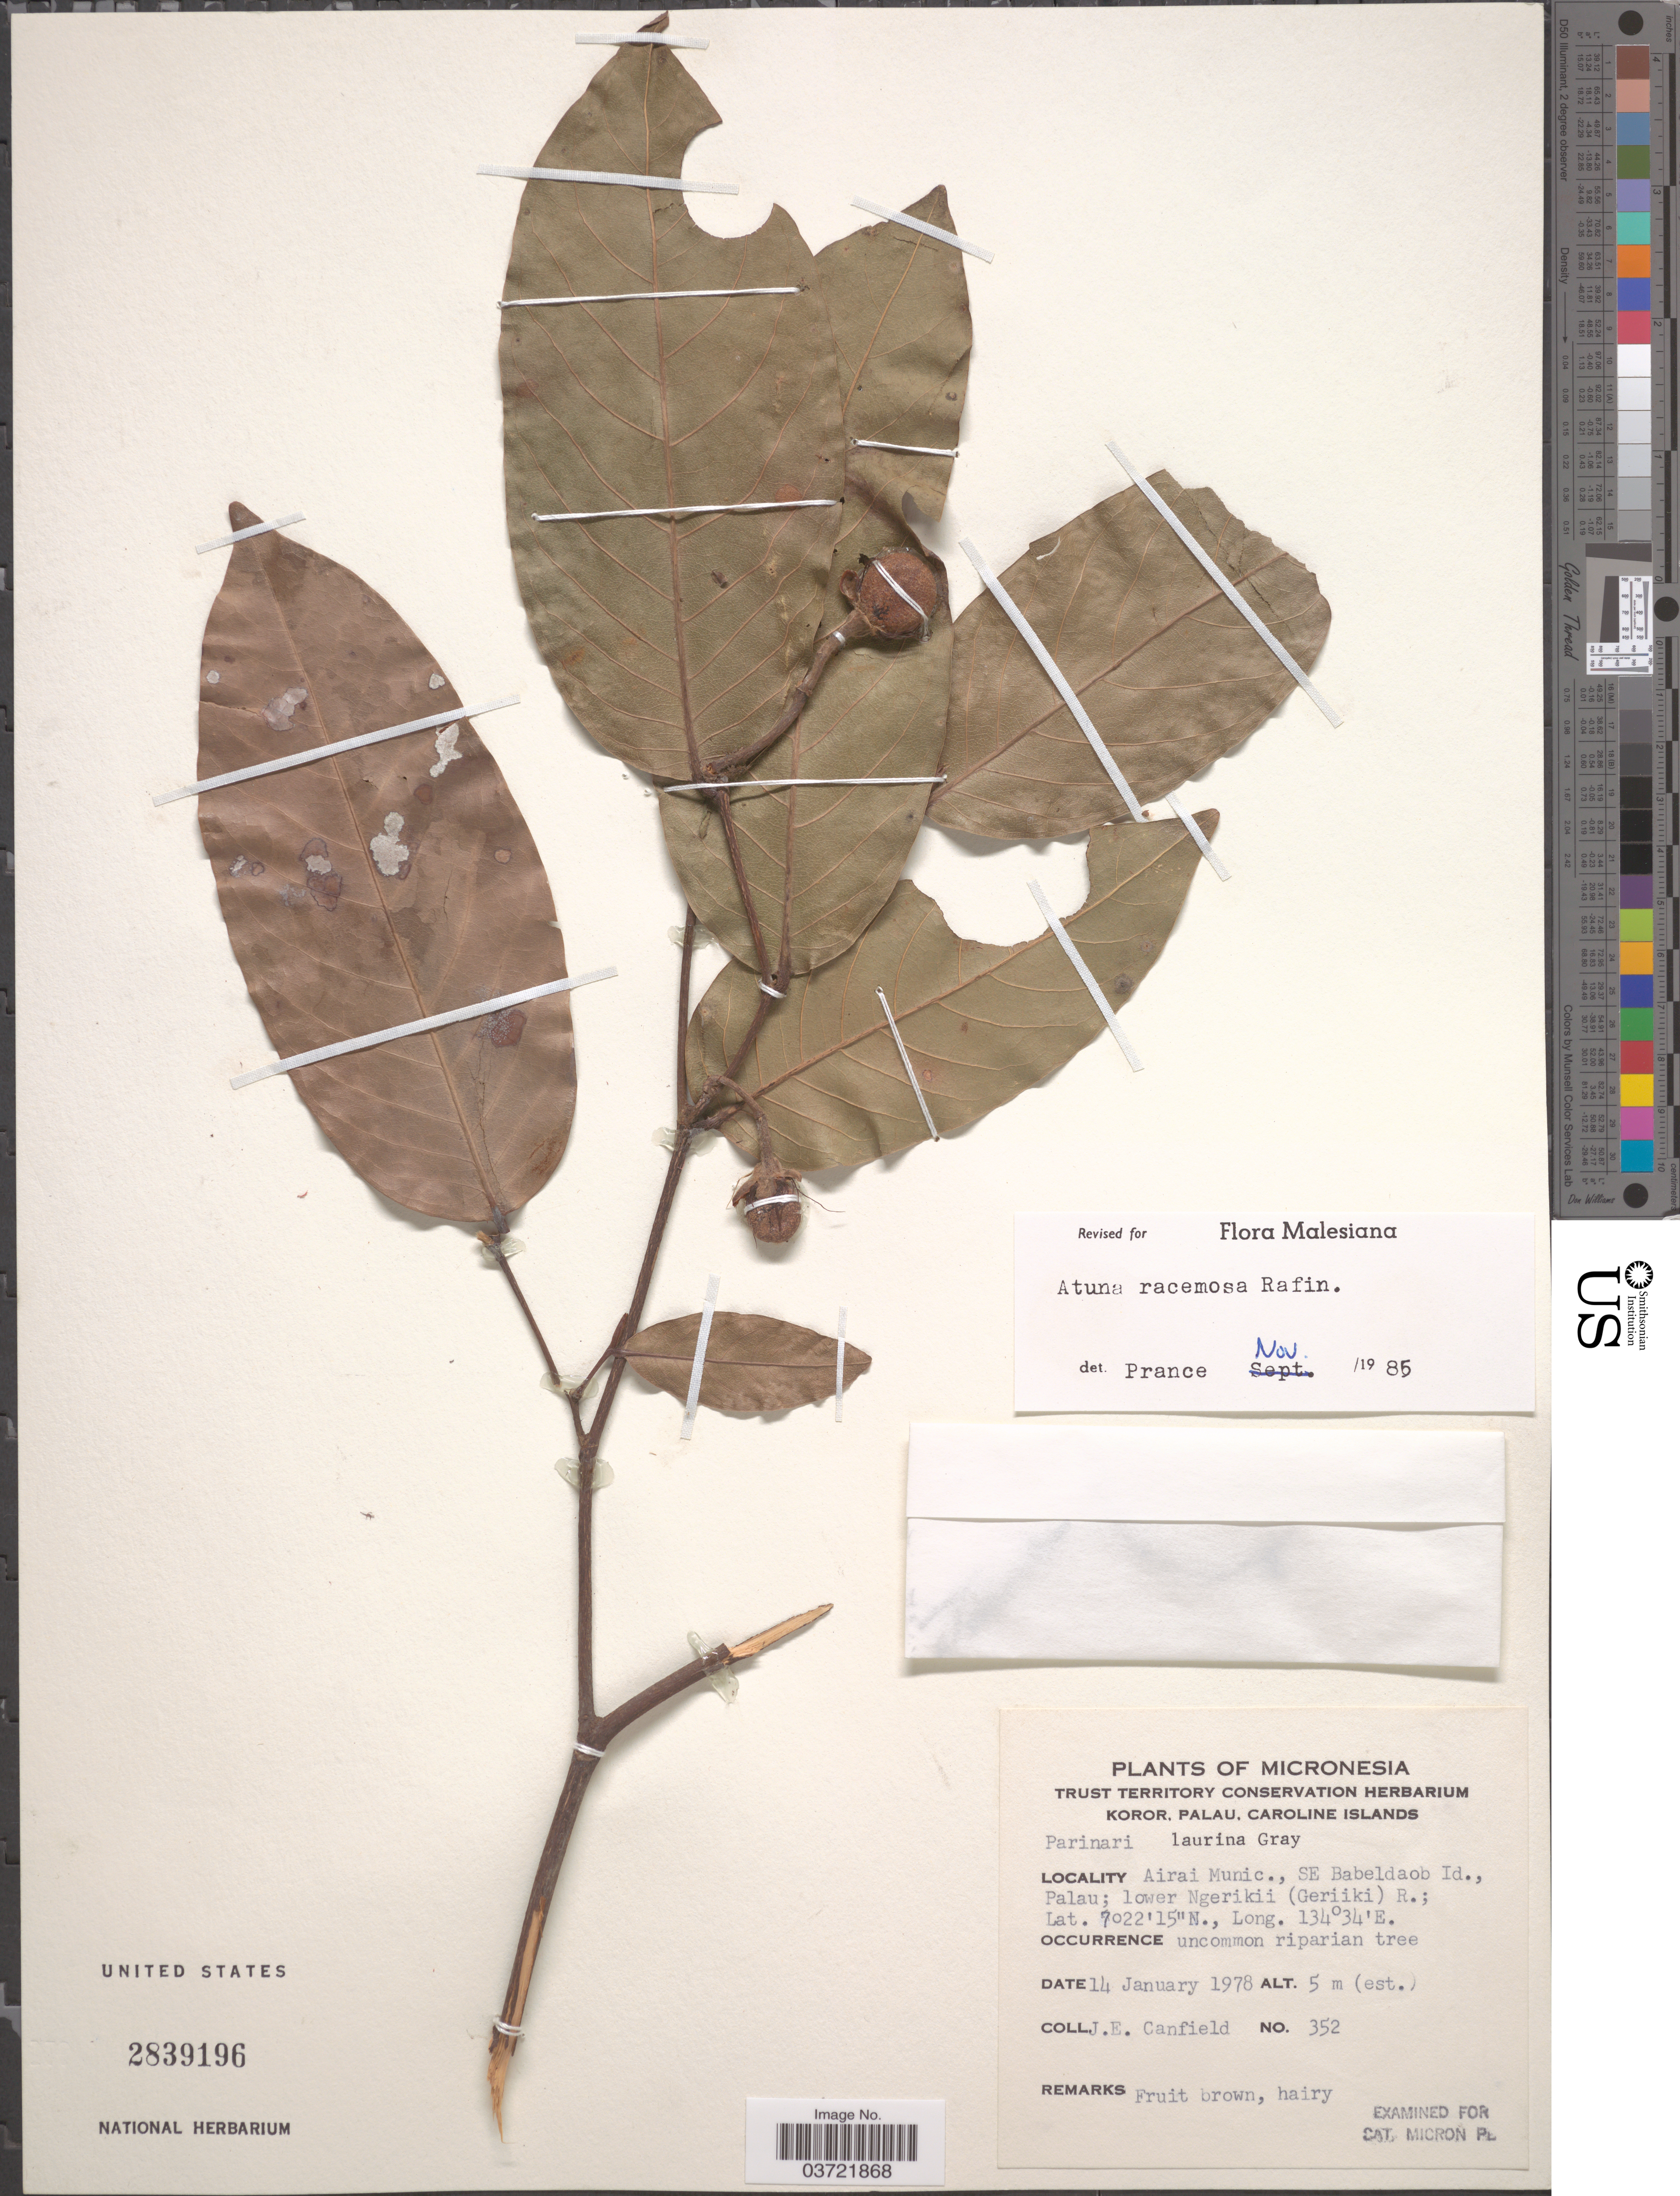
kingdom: Plantae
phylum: Tracheophyta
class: Magnoliopsida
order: Malpighiales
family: Chrysobalanaceae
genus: Atuna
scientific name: Atuna racemosa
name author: Raf.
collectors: J. E. Canfield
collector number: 352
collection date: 1978-01-14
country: Palau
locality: Micronesia. Airai Munic., SE Babeldaob Id., Palau; lower Ngerikii (Geriiki) R.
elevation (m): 5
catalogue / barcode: US 2839196